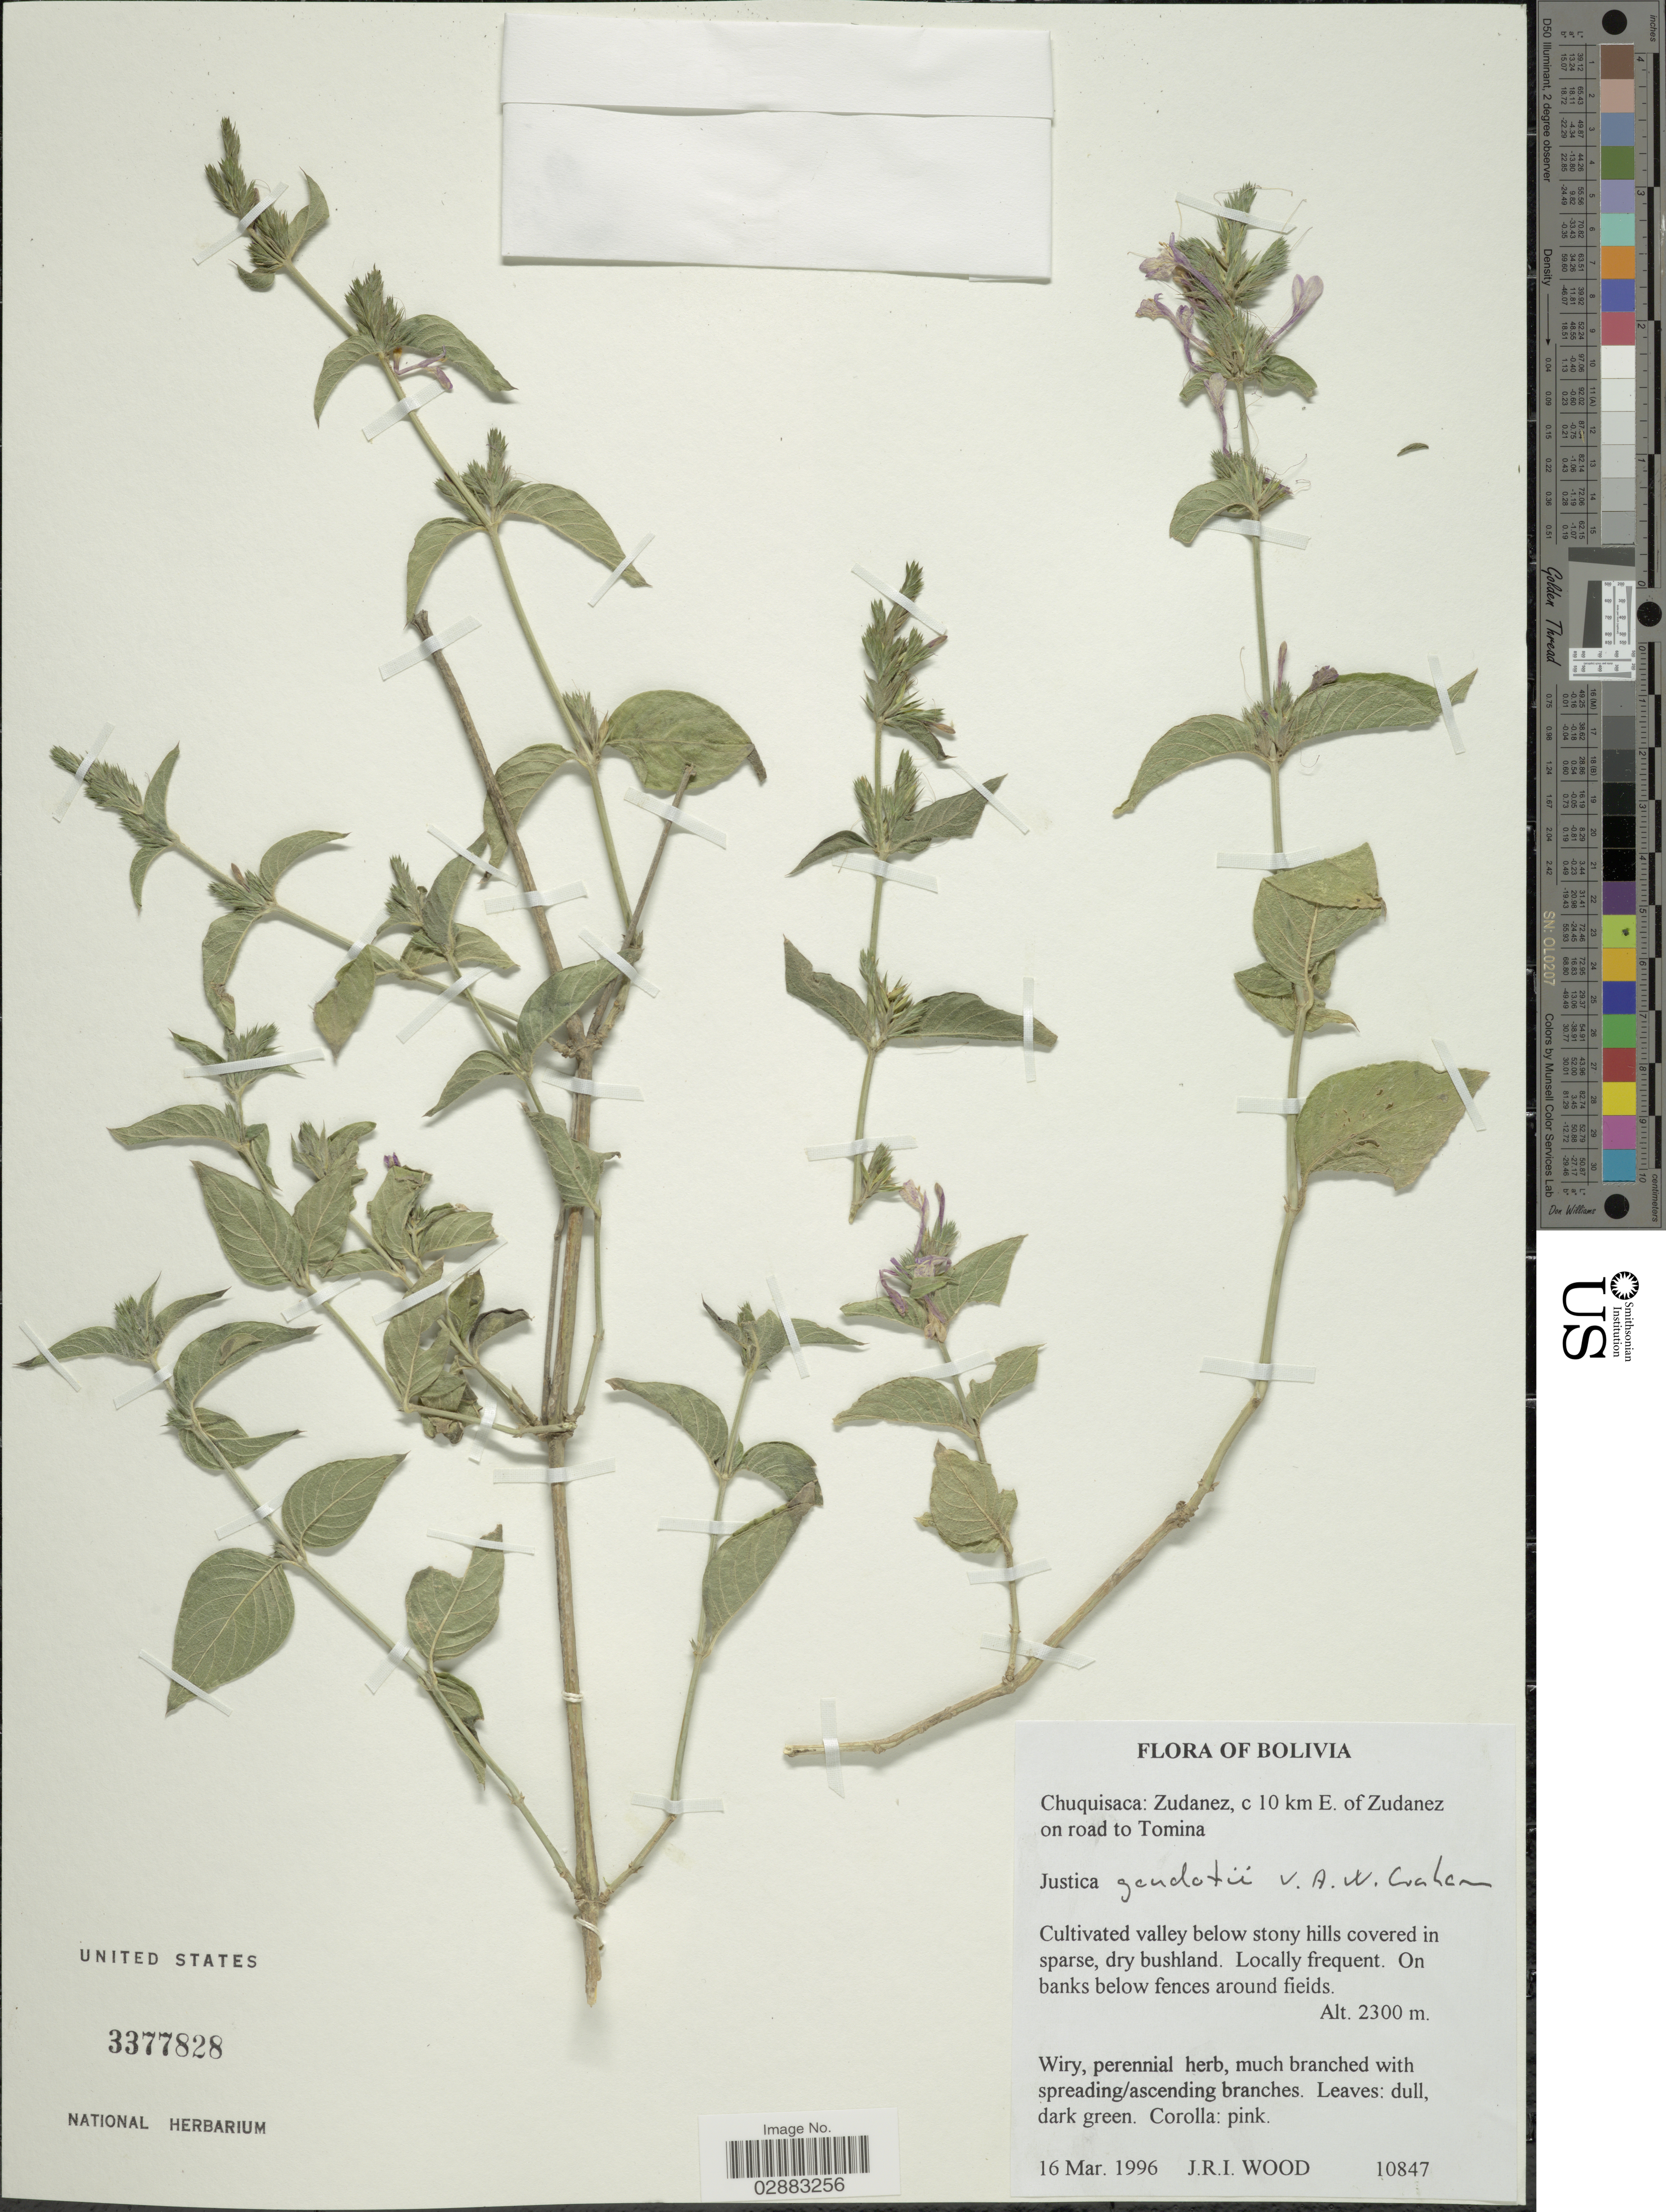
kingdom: Plantae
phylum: Tracheophyta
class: Magnoliopsida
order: Lamiales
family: Acanthaceae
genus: Justicia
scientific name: Justicia goudotii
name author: V.A.W. Graham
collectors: J. R. I. Wood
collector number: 10847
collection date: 1996-03-16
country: Bolivia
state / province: Chuquisaca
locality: Zudanez, c 10 km E. of Zudanez on road to Tomina.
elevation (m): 2300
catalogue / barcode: US 3377828